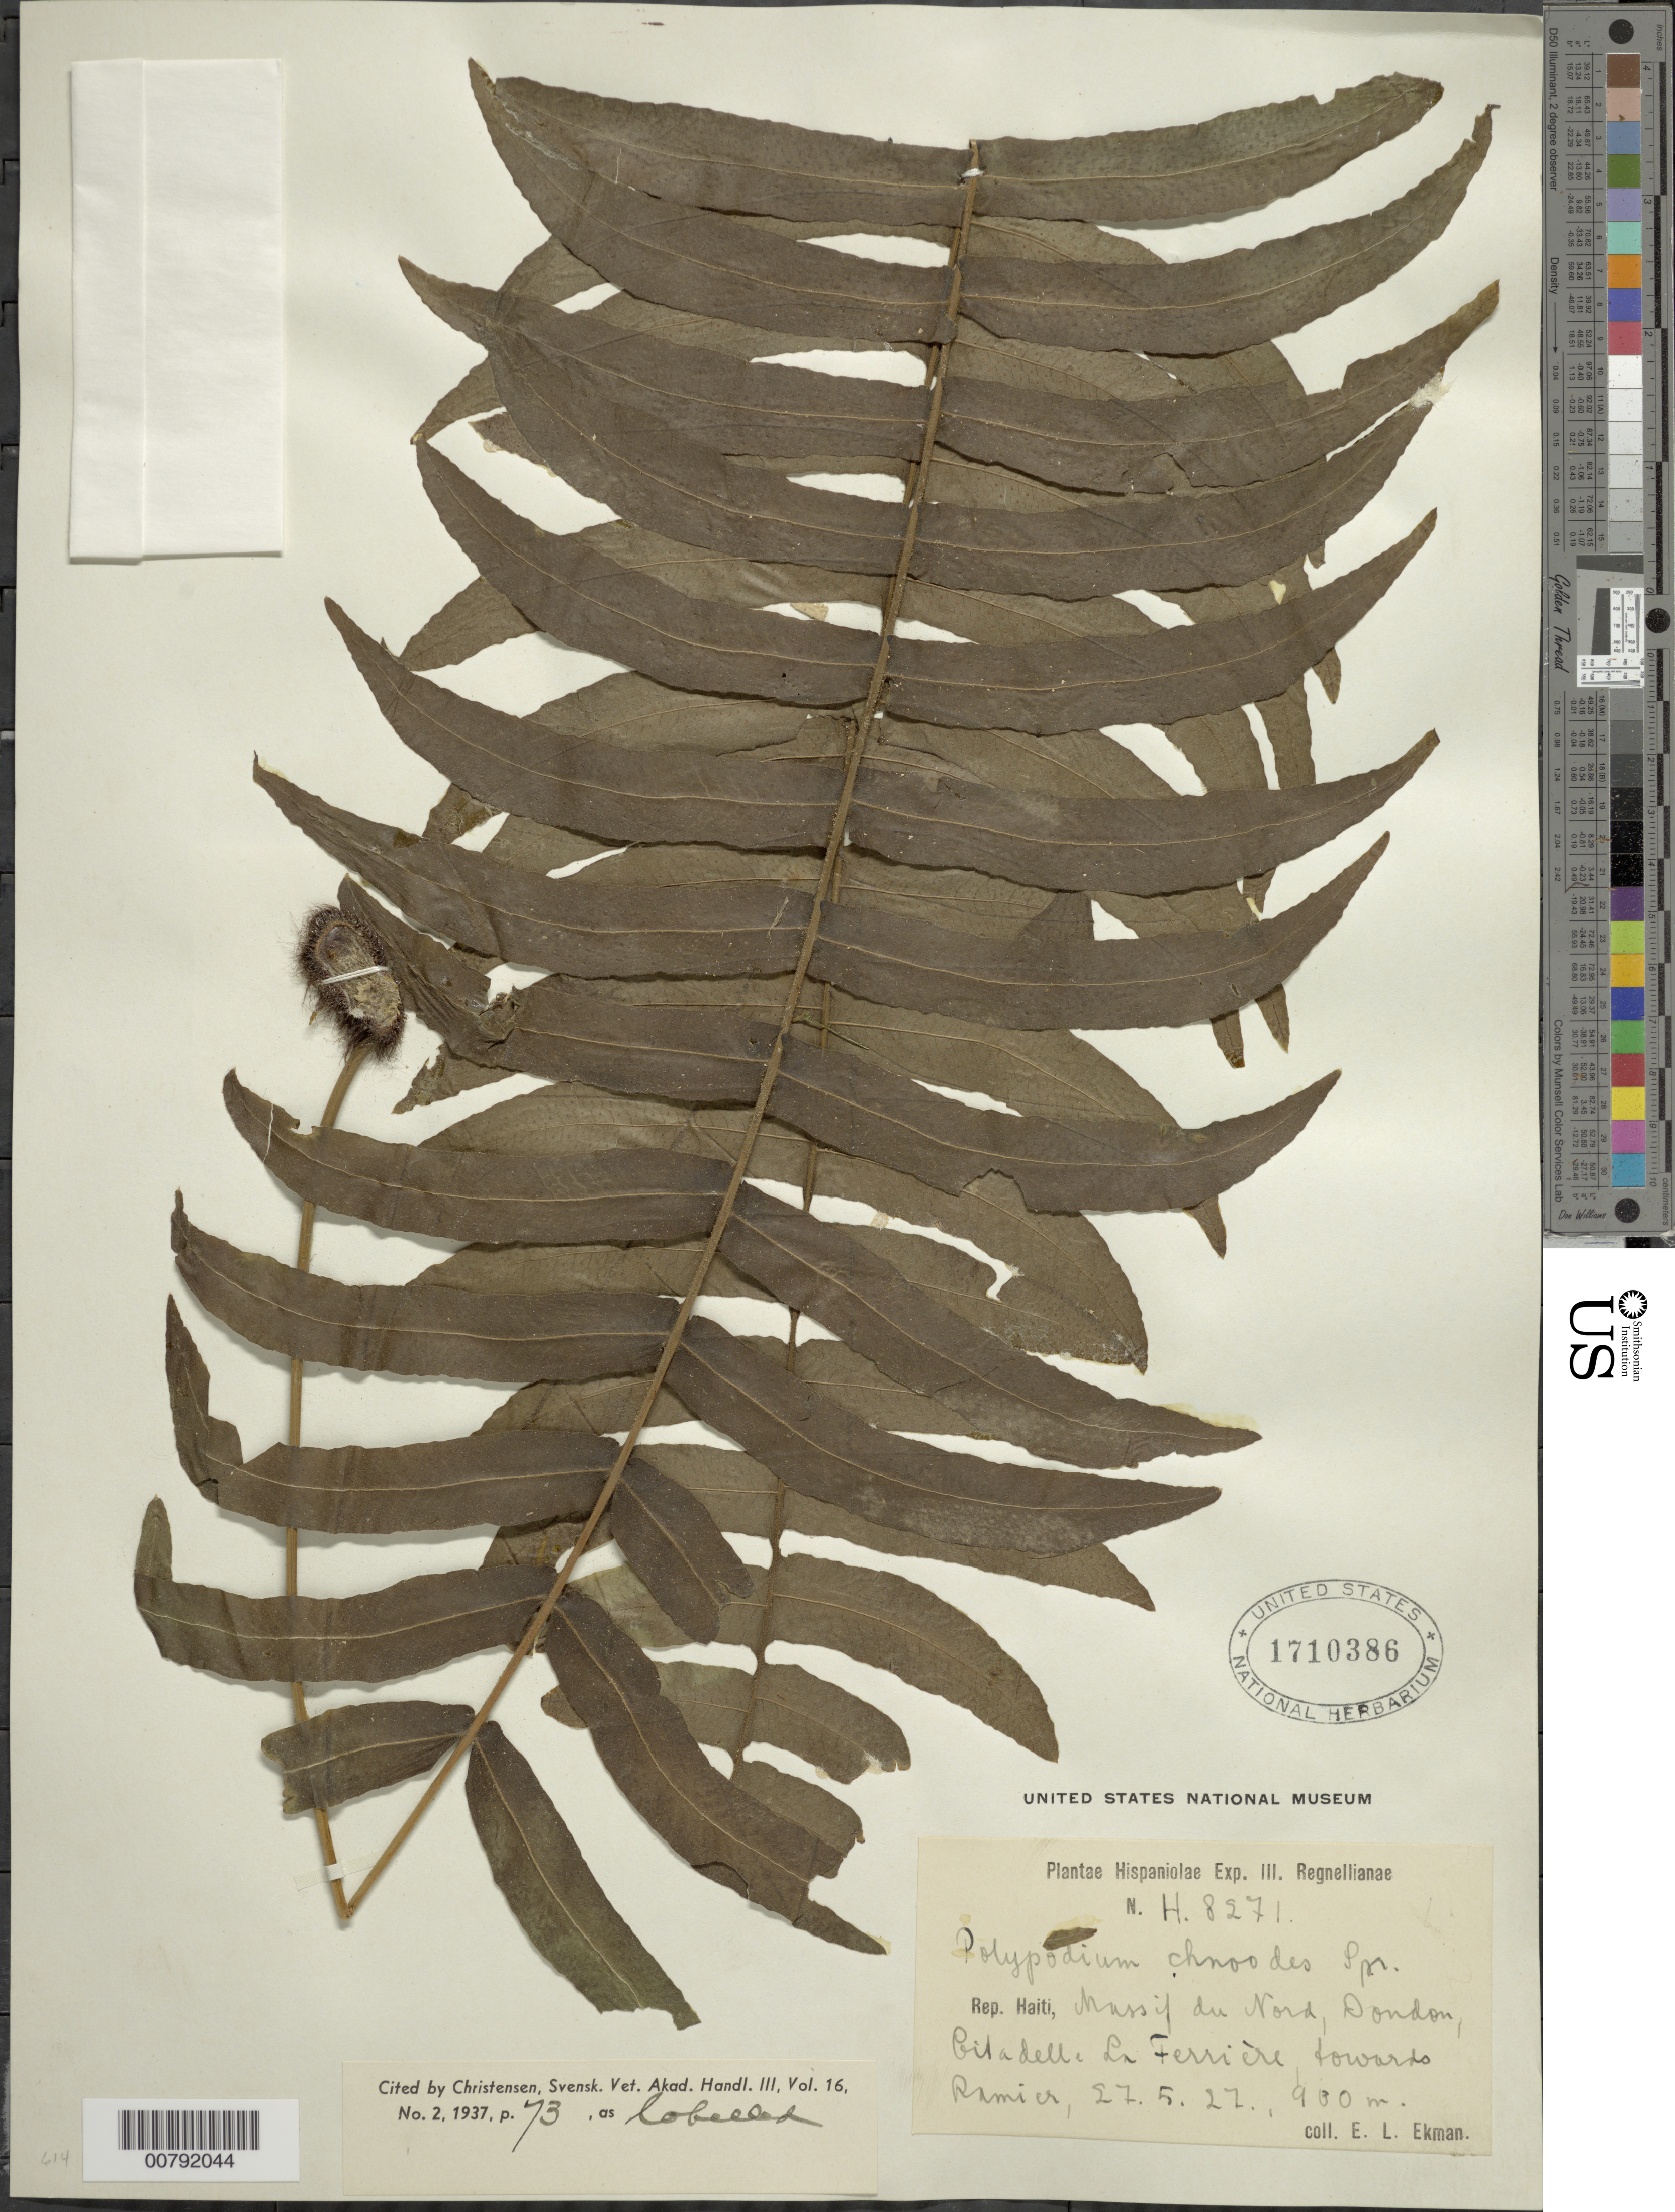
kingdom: Plantae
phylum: Tracheophyta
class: Polypodiopsida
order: Polypodiales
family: Polypodiaceae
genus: Serpocaulon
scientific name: Serpocaulon dissimile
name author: (L.) A.R. Sm.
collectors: E. L. Ekman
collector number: H 8271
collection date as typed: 27 May 1927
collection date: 1927-05-27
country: Haiti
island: Hispaniola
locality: Massif du Nord, Dondon, Citadelle La Ferrière, towards Ramier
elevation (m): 900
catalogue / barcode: US 1710386